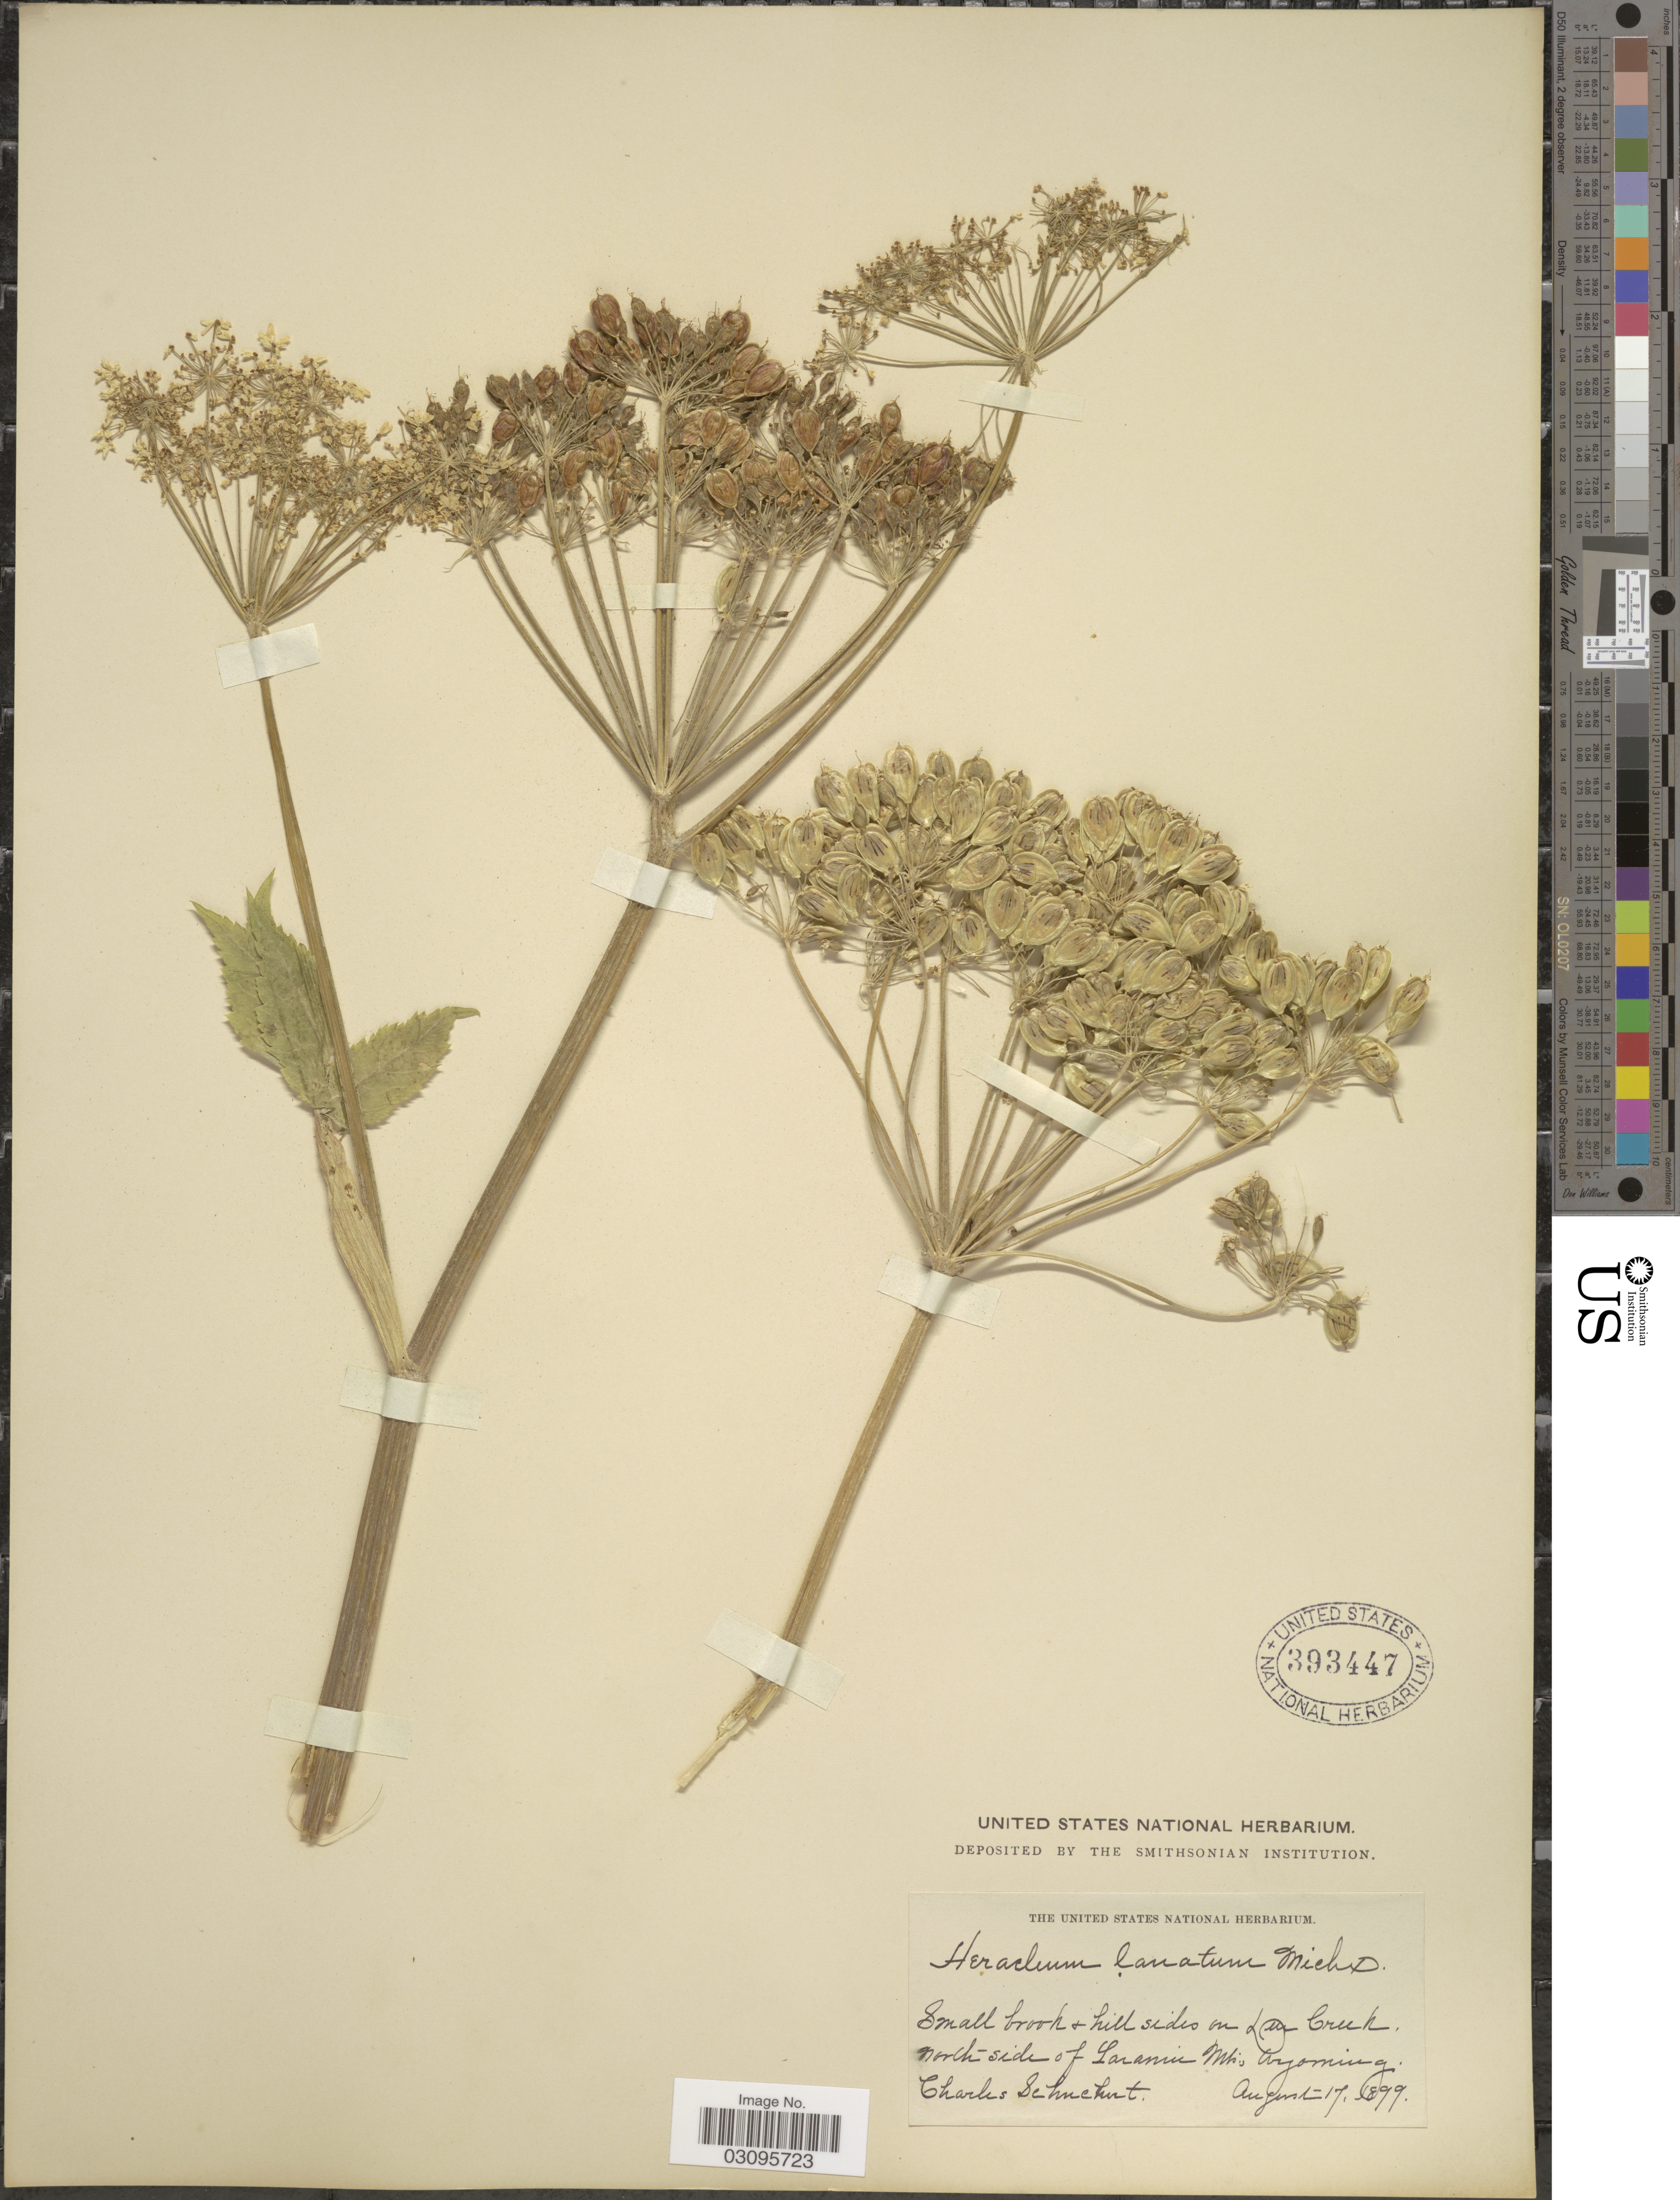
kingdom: Plantae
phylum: Tracheophyta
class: Magnoliopsida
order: Apiales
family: Apiaceae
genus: Heracleum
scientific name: Heracleum lanatum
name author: Michx.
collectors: C. Schuchert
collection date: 1899-08-17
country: United States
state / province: Wyoming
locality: Deer Creek. North side of Laramie Mts.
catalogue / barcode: US 393447